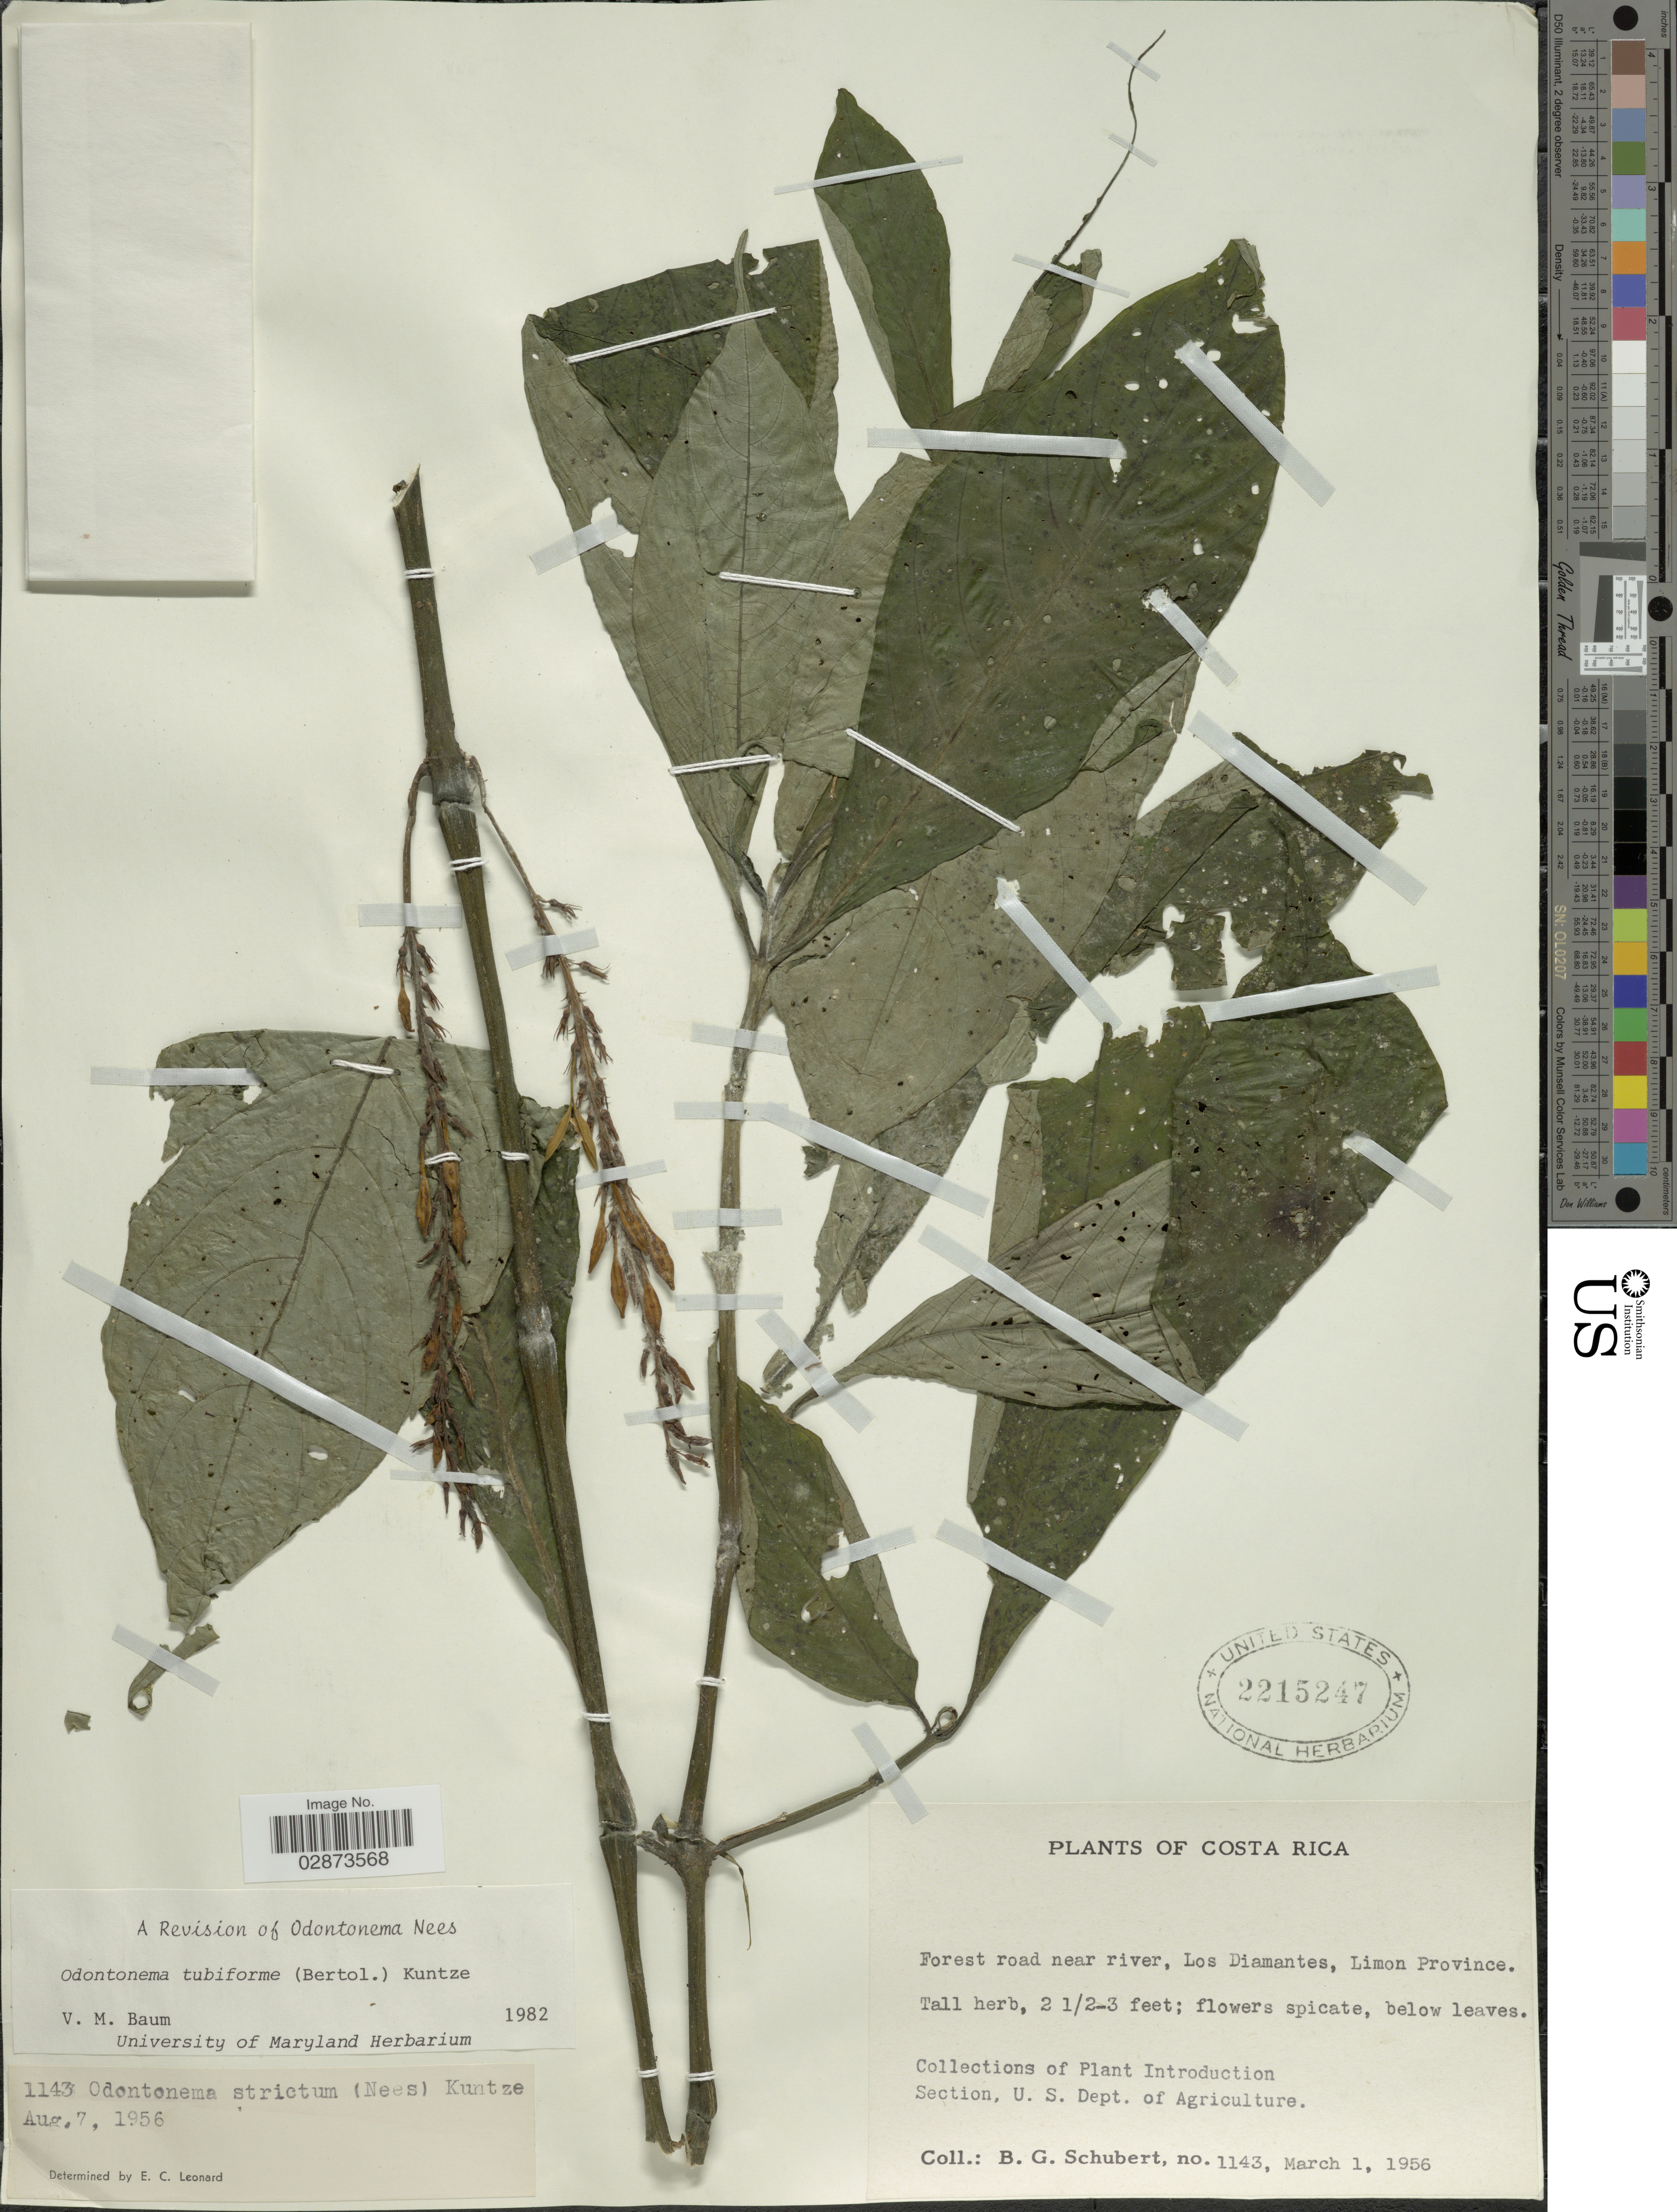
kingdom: Plantae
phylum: Tracheophyta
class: Magnoliopsida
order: Lamiales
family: Acanthaceae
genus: Odontonema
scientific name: Odontonema tubaeforme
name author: (Bertol.) Kuntze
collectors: B. Schubert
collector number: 1143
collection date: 1956-03-01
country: Costa Rica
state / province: Limón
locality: Forest road near river, Los Diamantes, Limon Province.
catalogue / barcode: US 2215247